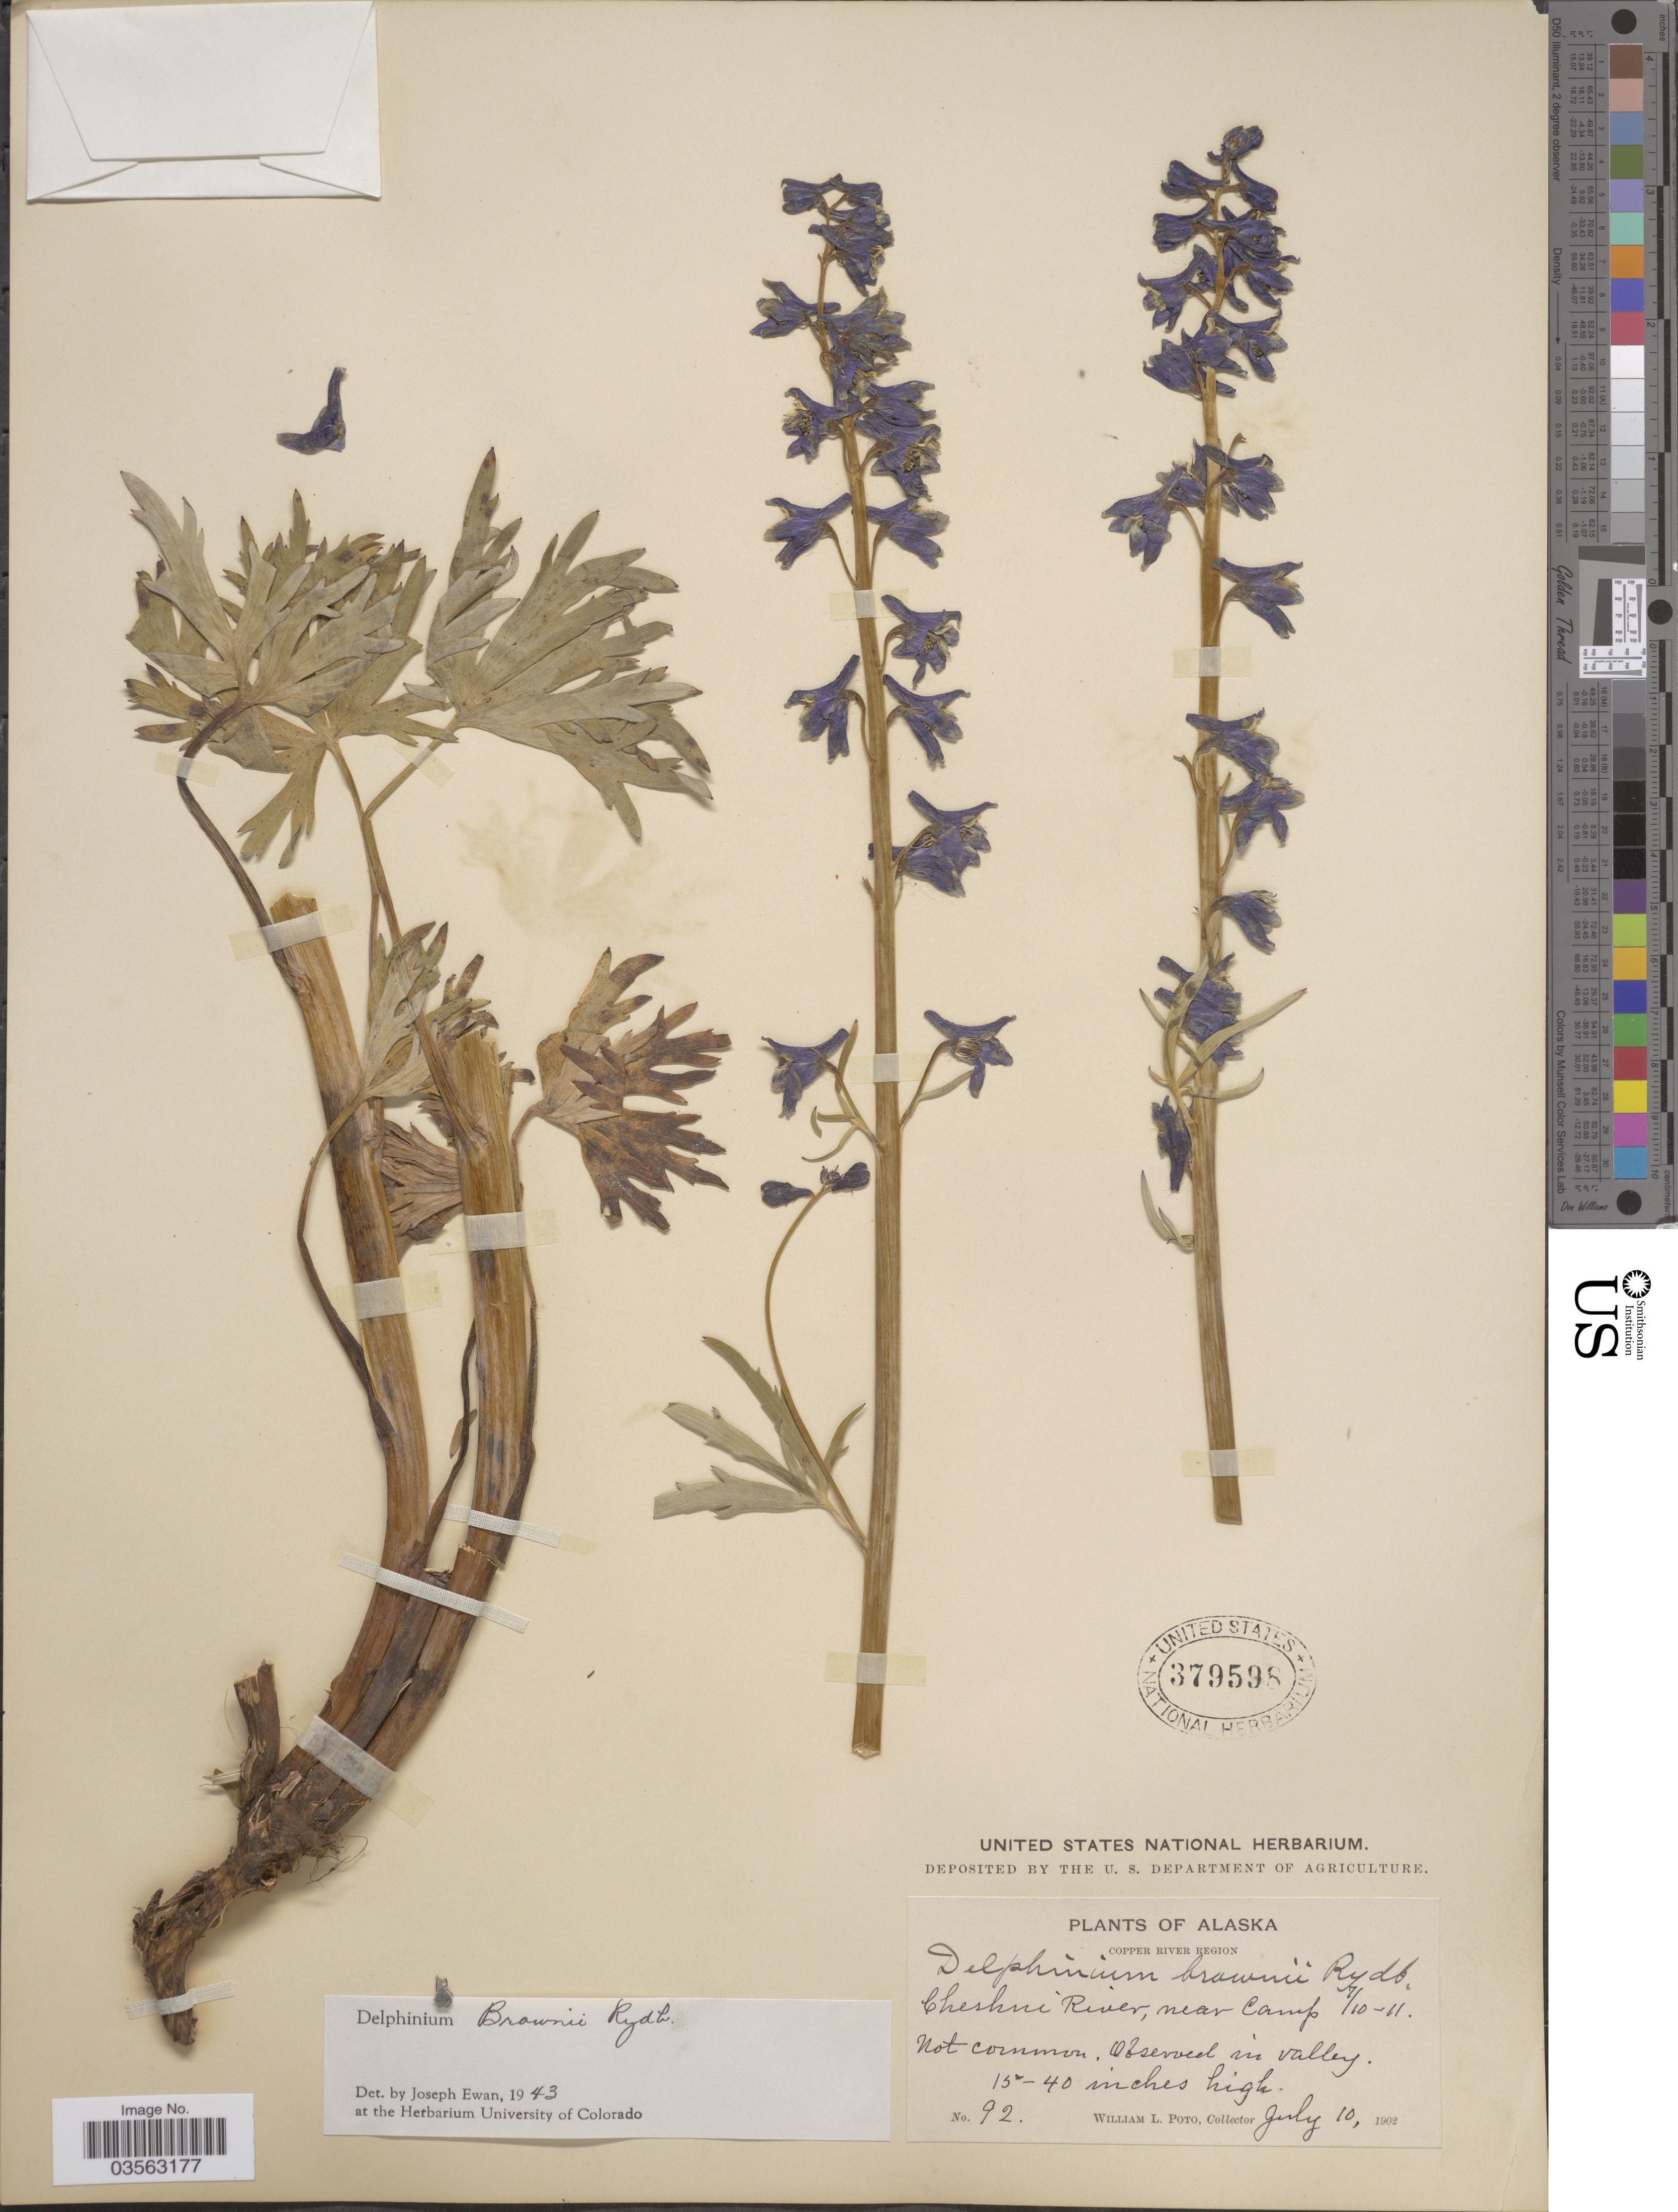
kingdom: Plantae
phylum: Tracheophyta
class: Magnoliopsida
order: Ranunculales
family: Ranunculaceae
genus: Delphinium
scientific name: Delphinium glaucum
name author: S. Watson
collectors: W. Poto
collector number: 92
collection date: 1902-07-10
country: United States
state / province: Alaska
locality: Copper River Region. Cheshni River, near Camp 7/10-11.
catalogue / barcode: US 379598